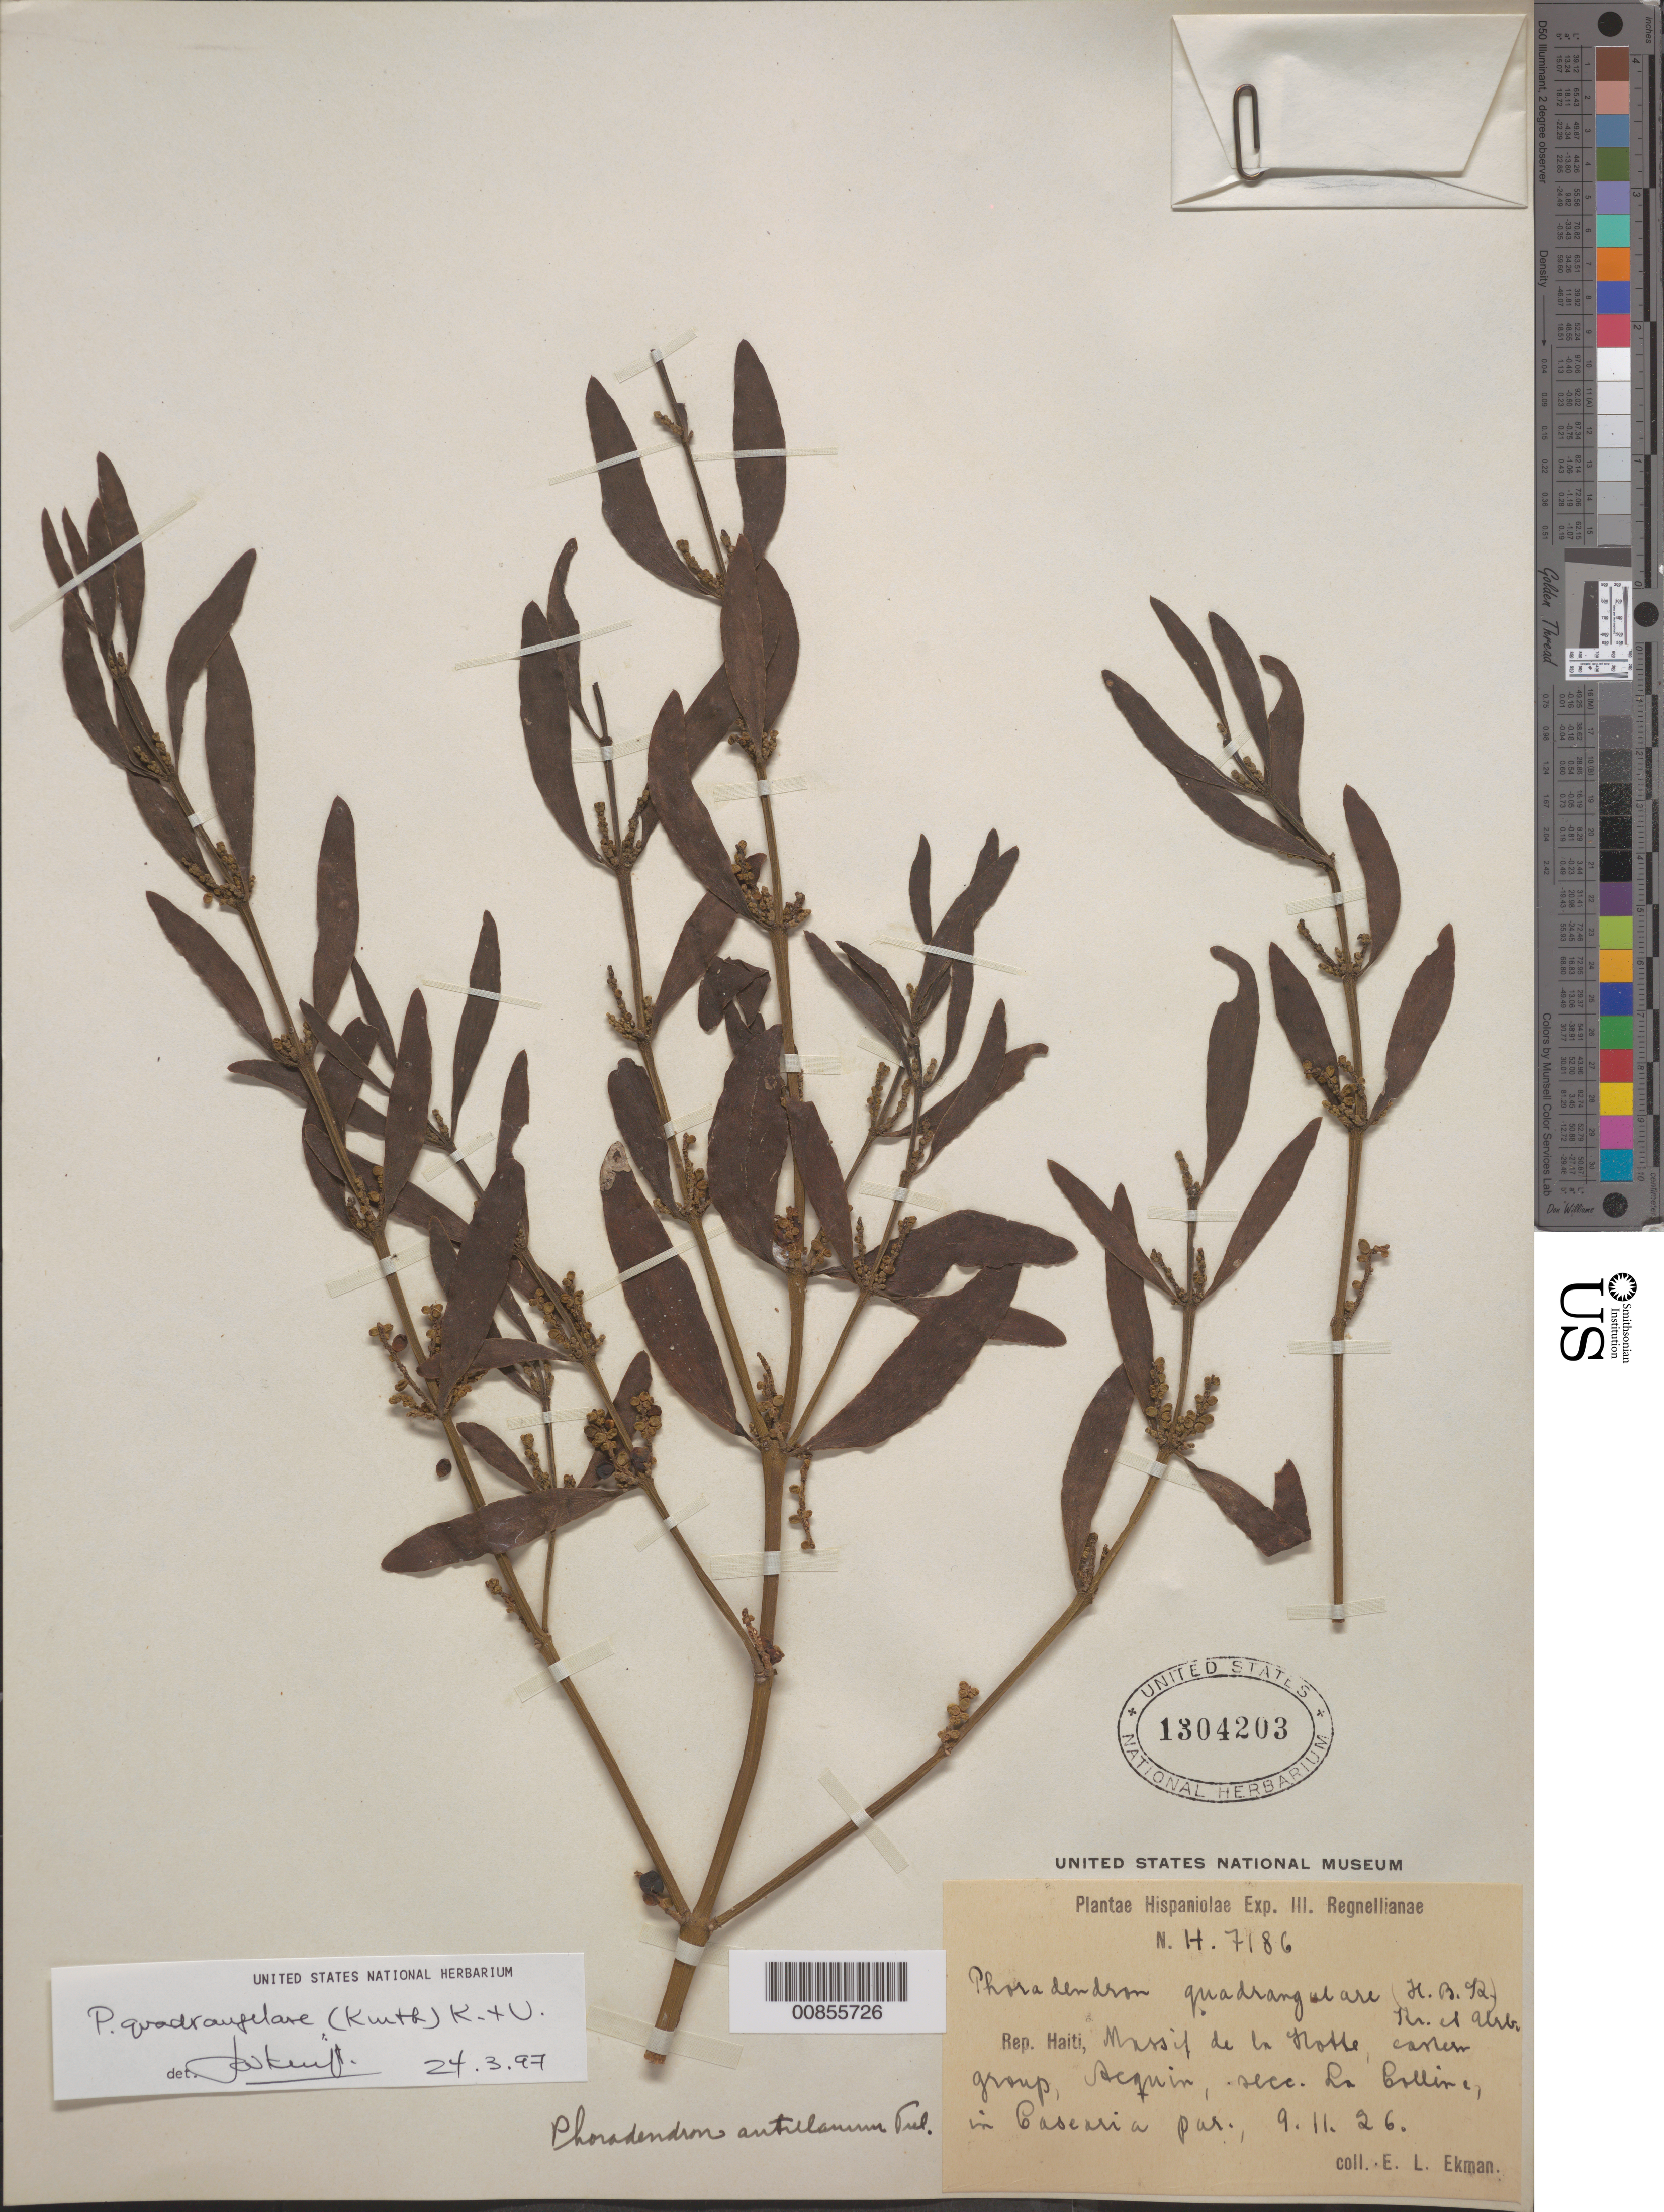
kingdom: Plantae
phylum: Tracheophyta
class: Magnoliopsida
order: Santalales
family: Viscaceae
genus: Phoradendron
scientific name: Phoradendron quadrangulare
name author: (Kunth) Griseb.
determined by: Kuijt, Job, (CANADA)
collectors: E. L. Ekman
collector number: H 7186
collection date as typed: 09 Nov 1926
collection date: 1926-11-09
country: Haiti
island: Hispaniola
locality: Massif de la Hotte, eastern group, Acquin, secc. La Colline.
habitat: In Casearia.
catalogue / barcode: US 1304203